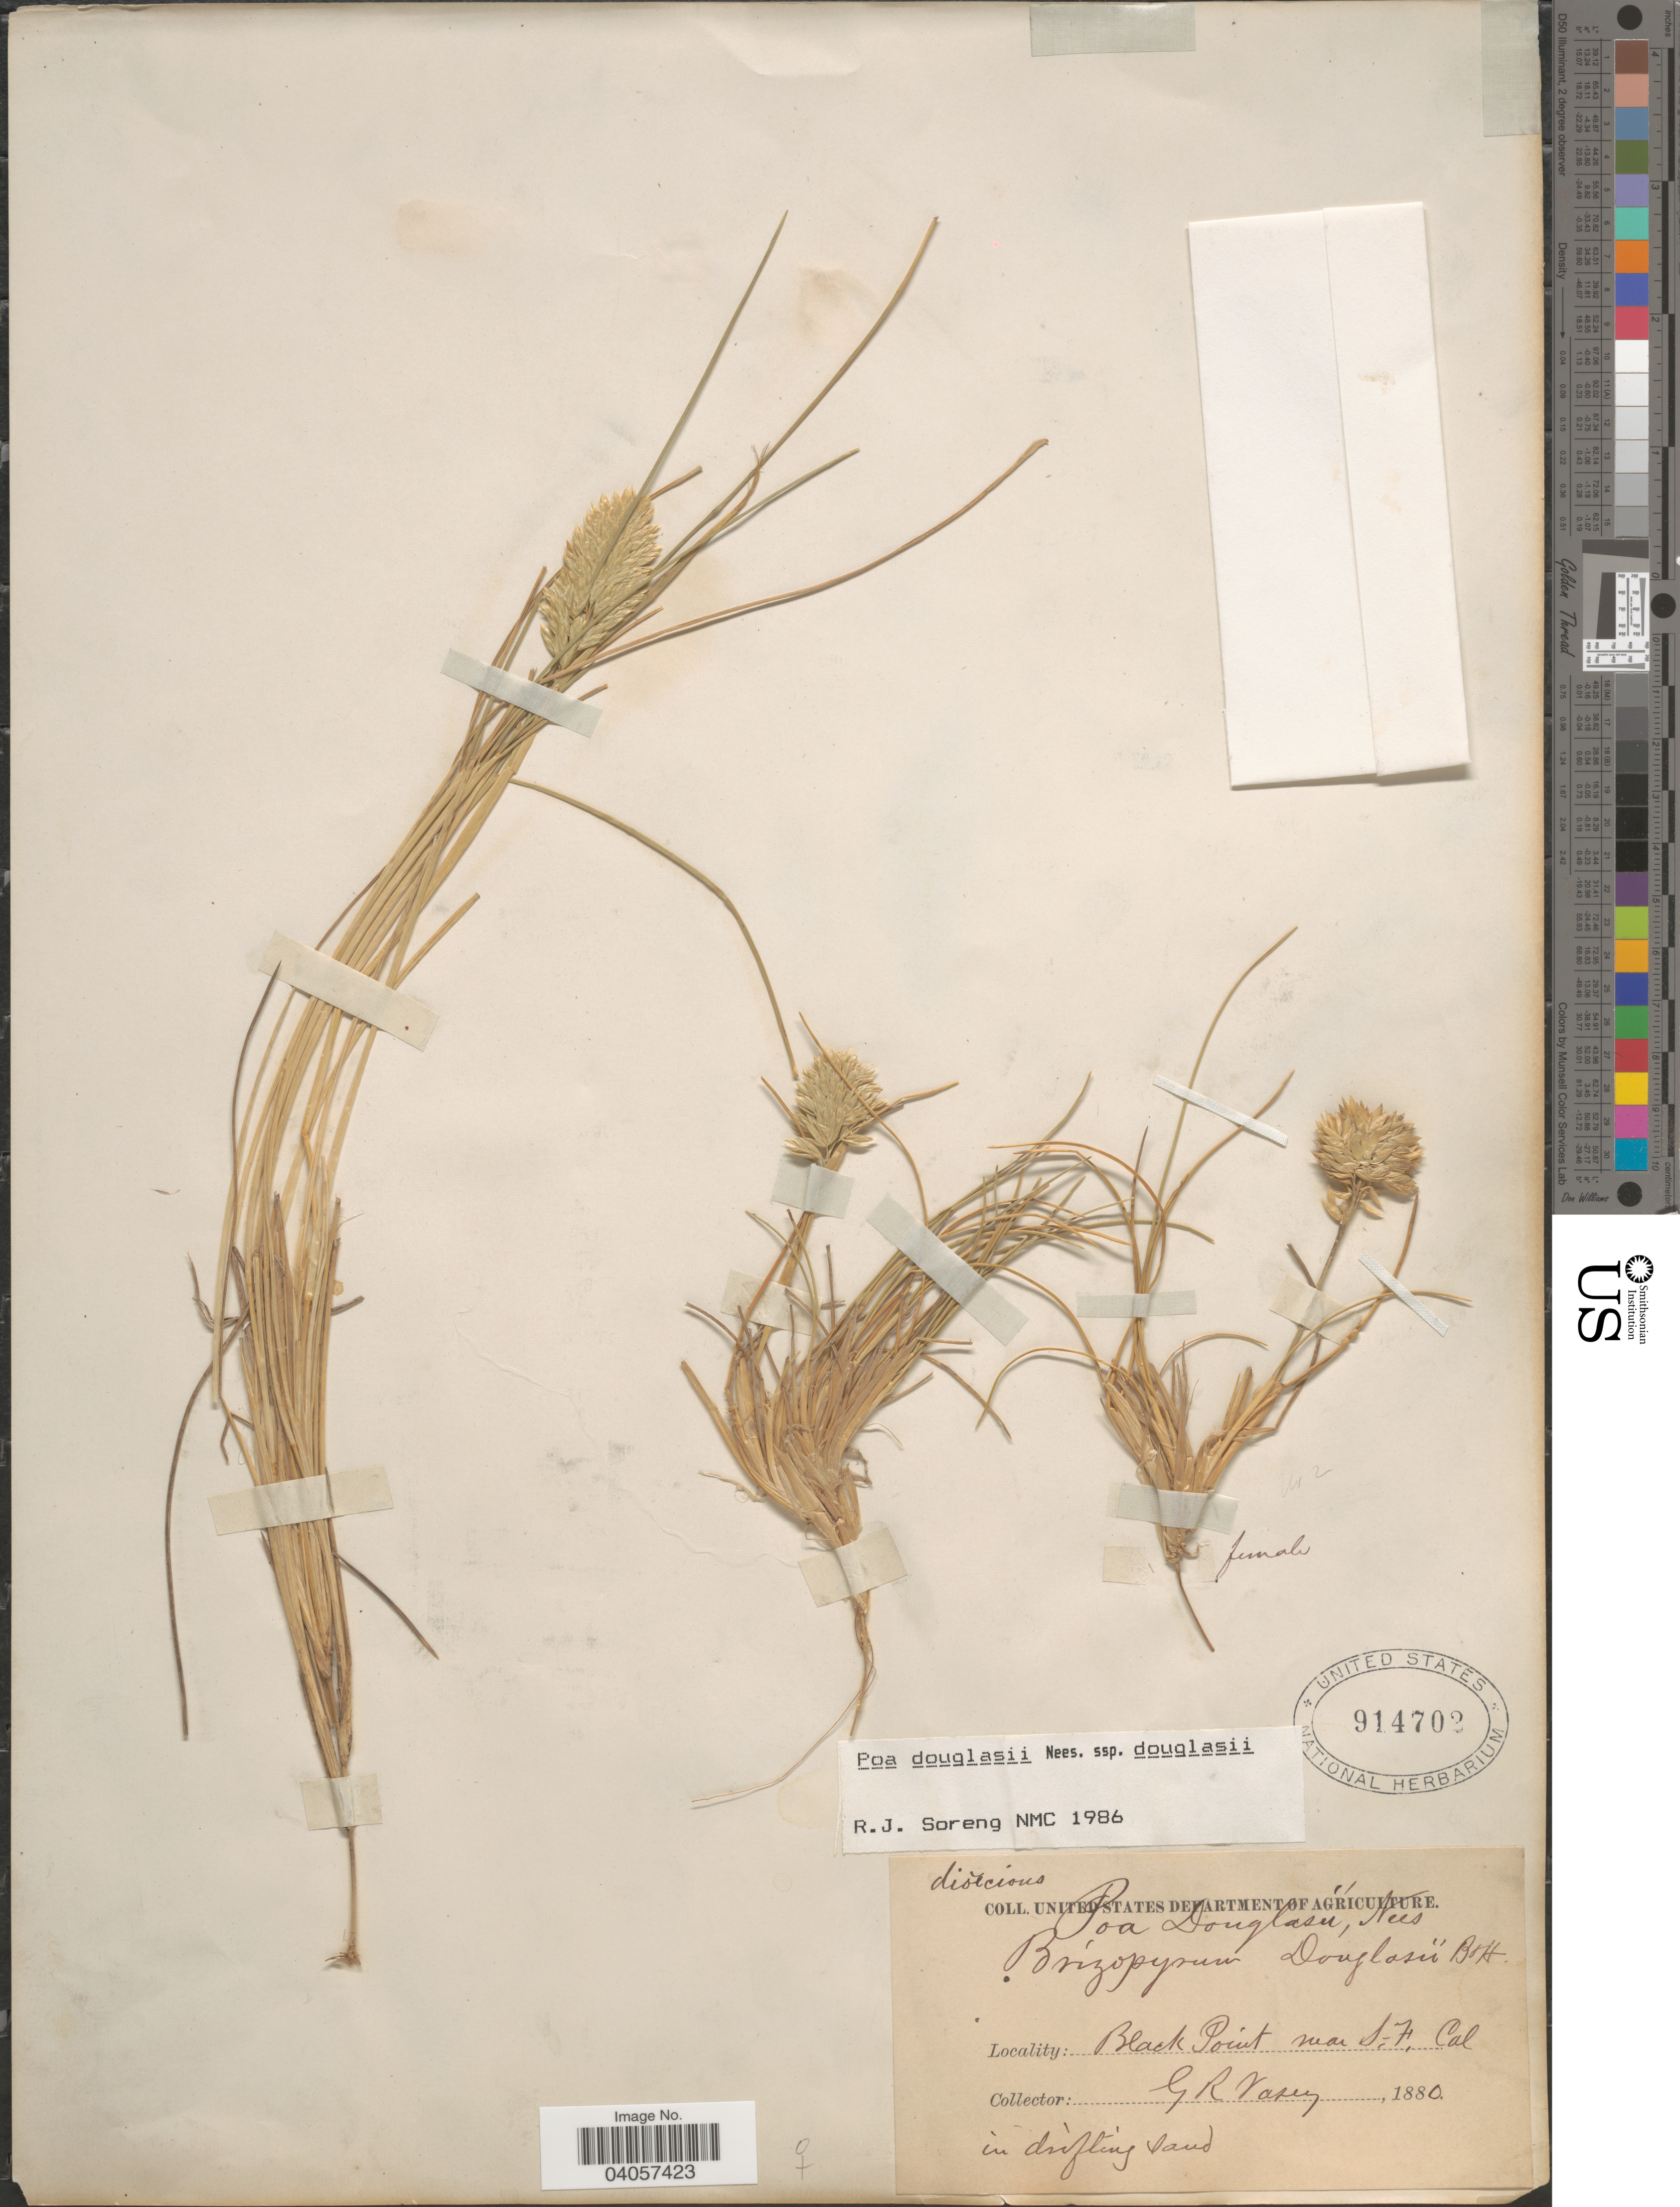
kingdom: Plantae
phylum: Tracheophyta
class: Liliopsida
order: Poales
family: Poaceae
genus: Poa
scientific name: Poa douglasii subsp. douglasii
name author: Nees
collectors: G. R. Vasey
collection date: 1880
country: United States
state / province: California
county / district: San Francisco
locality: Black Point near S. F.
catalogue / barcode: US 914702